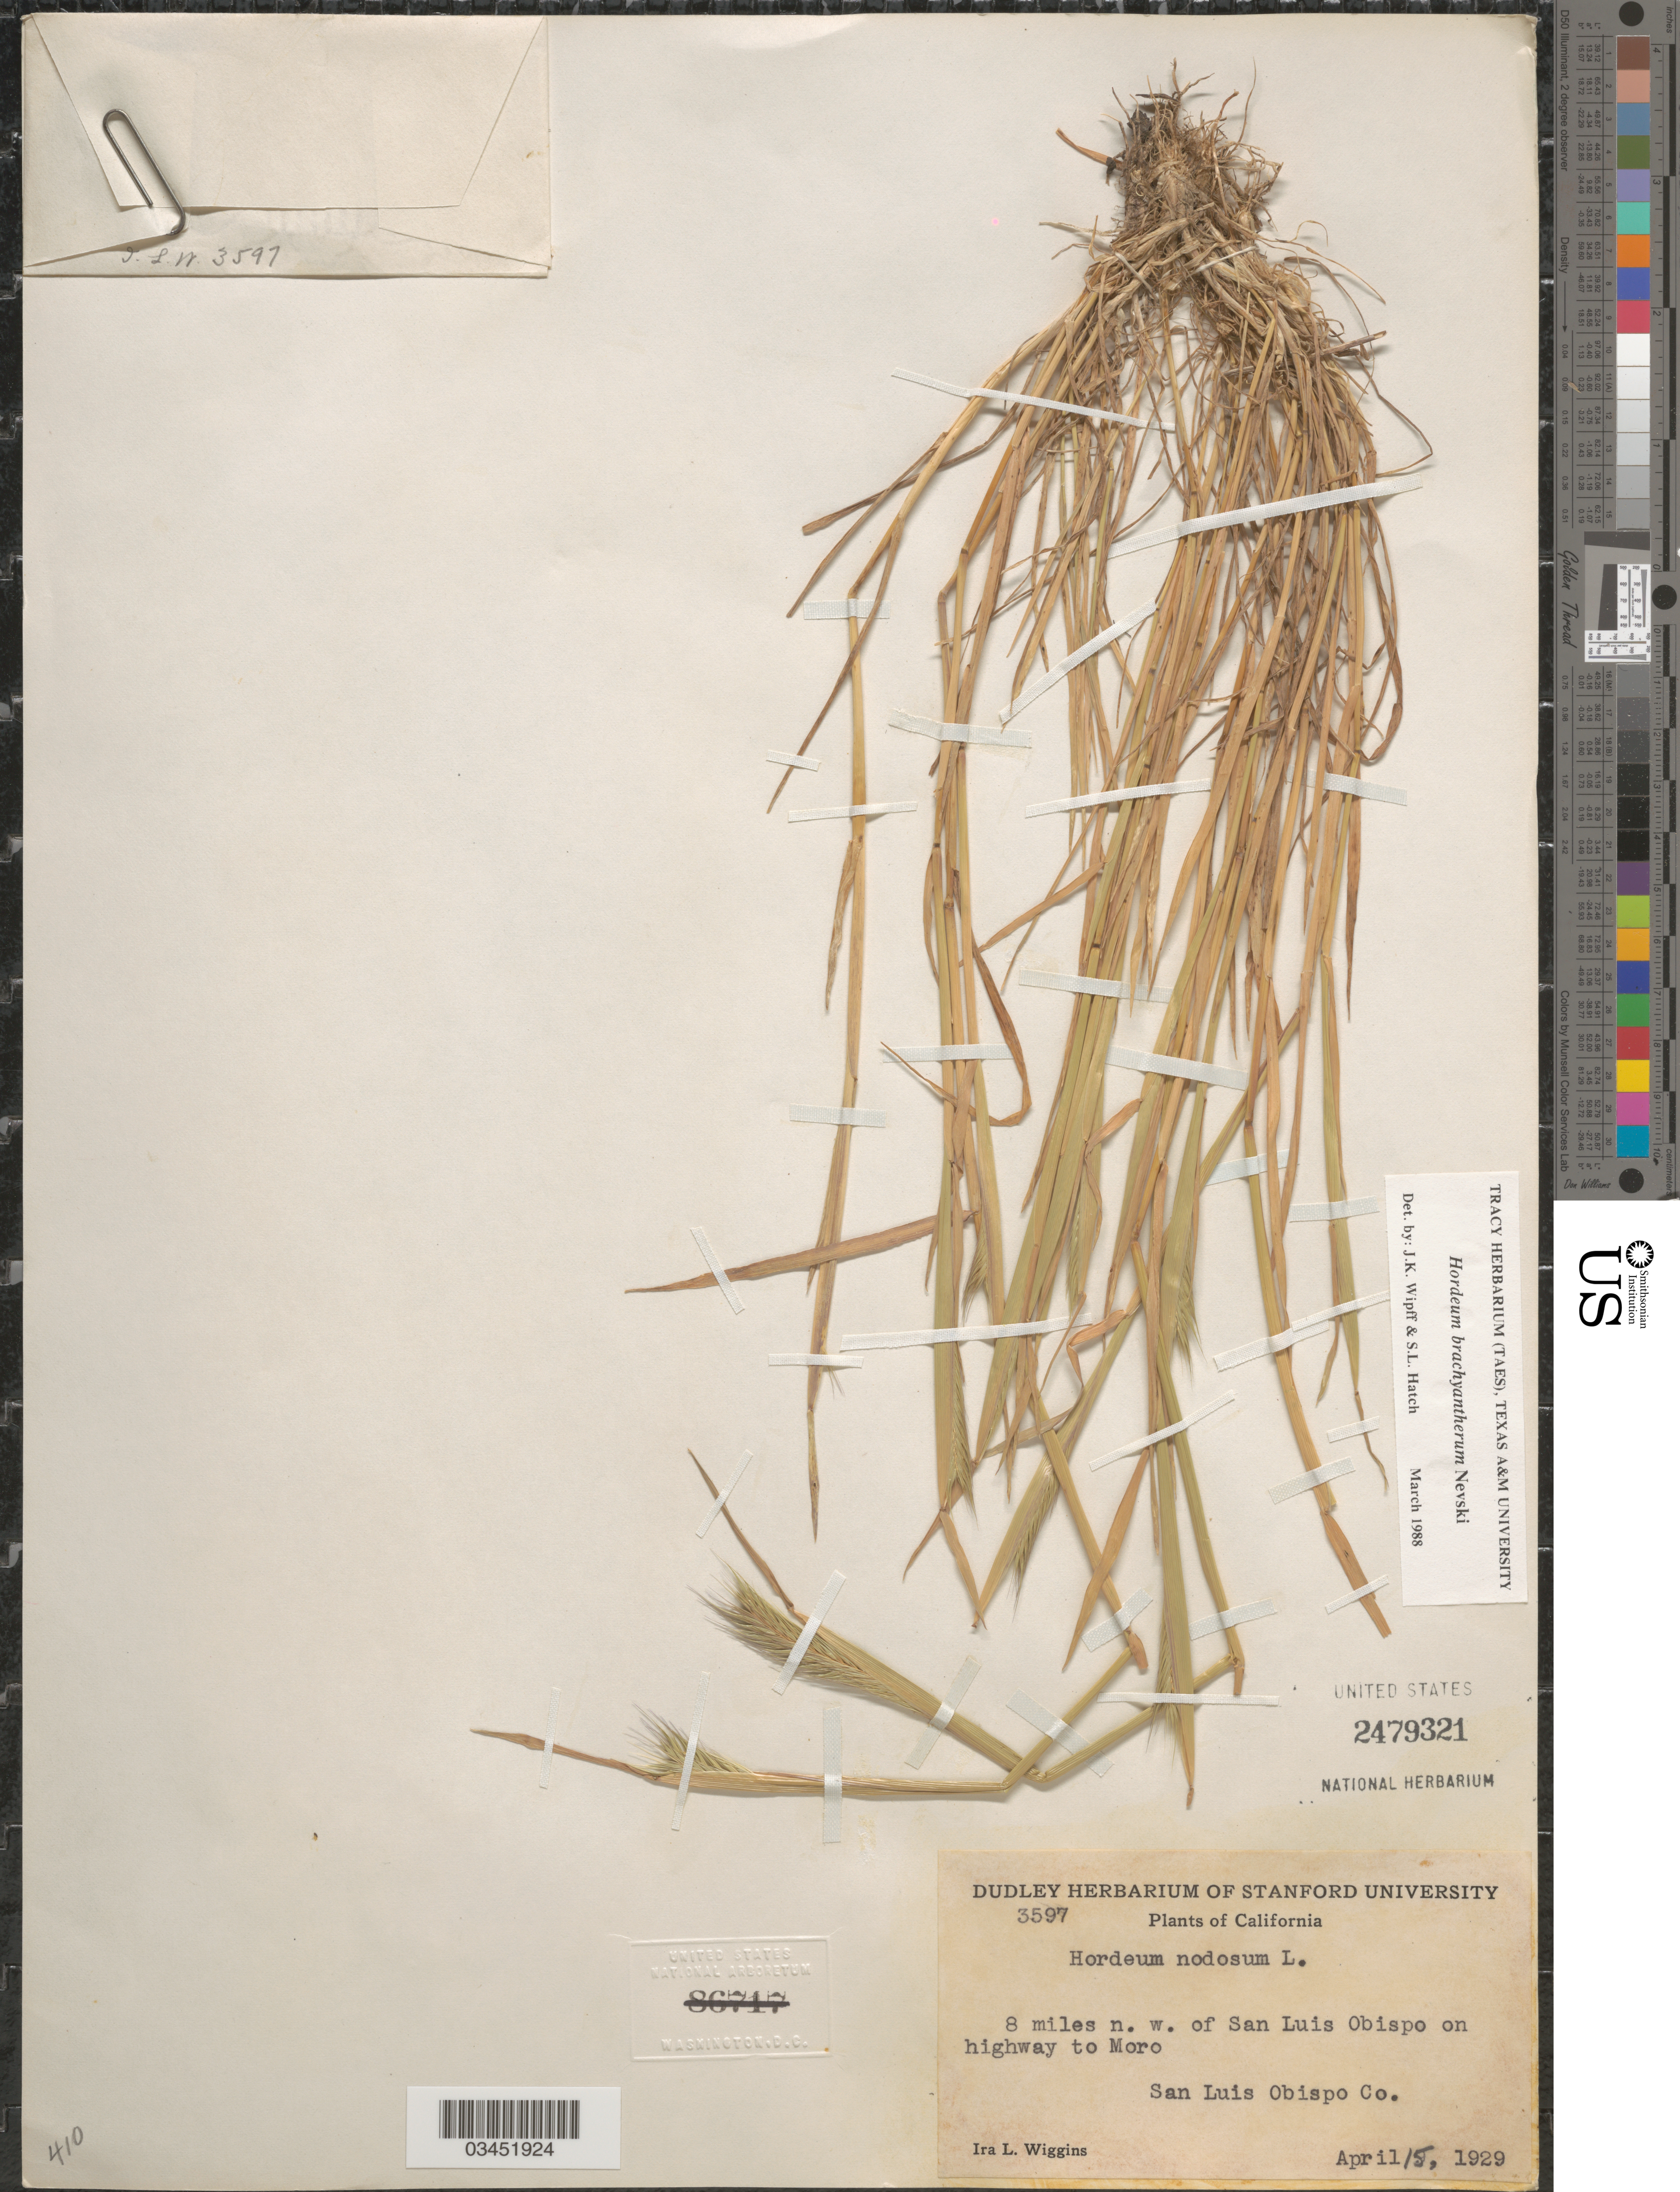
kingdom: Plantae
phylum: Tracheophyta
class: Liliopsida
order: Poales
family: Poaceae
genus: Hordeum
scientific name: Hordeum brachyantherum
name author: Nevski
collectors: I. L. Wiggins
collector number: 3597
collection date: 1929-04-15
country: United States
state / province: California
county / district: San Luis Obispo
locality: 8 miles n.w. of San Luis Obispo on highway to Moro. San Luis Obispo Co.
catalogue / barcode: US 2479321